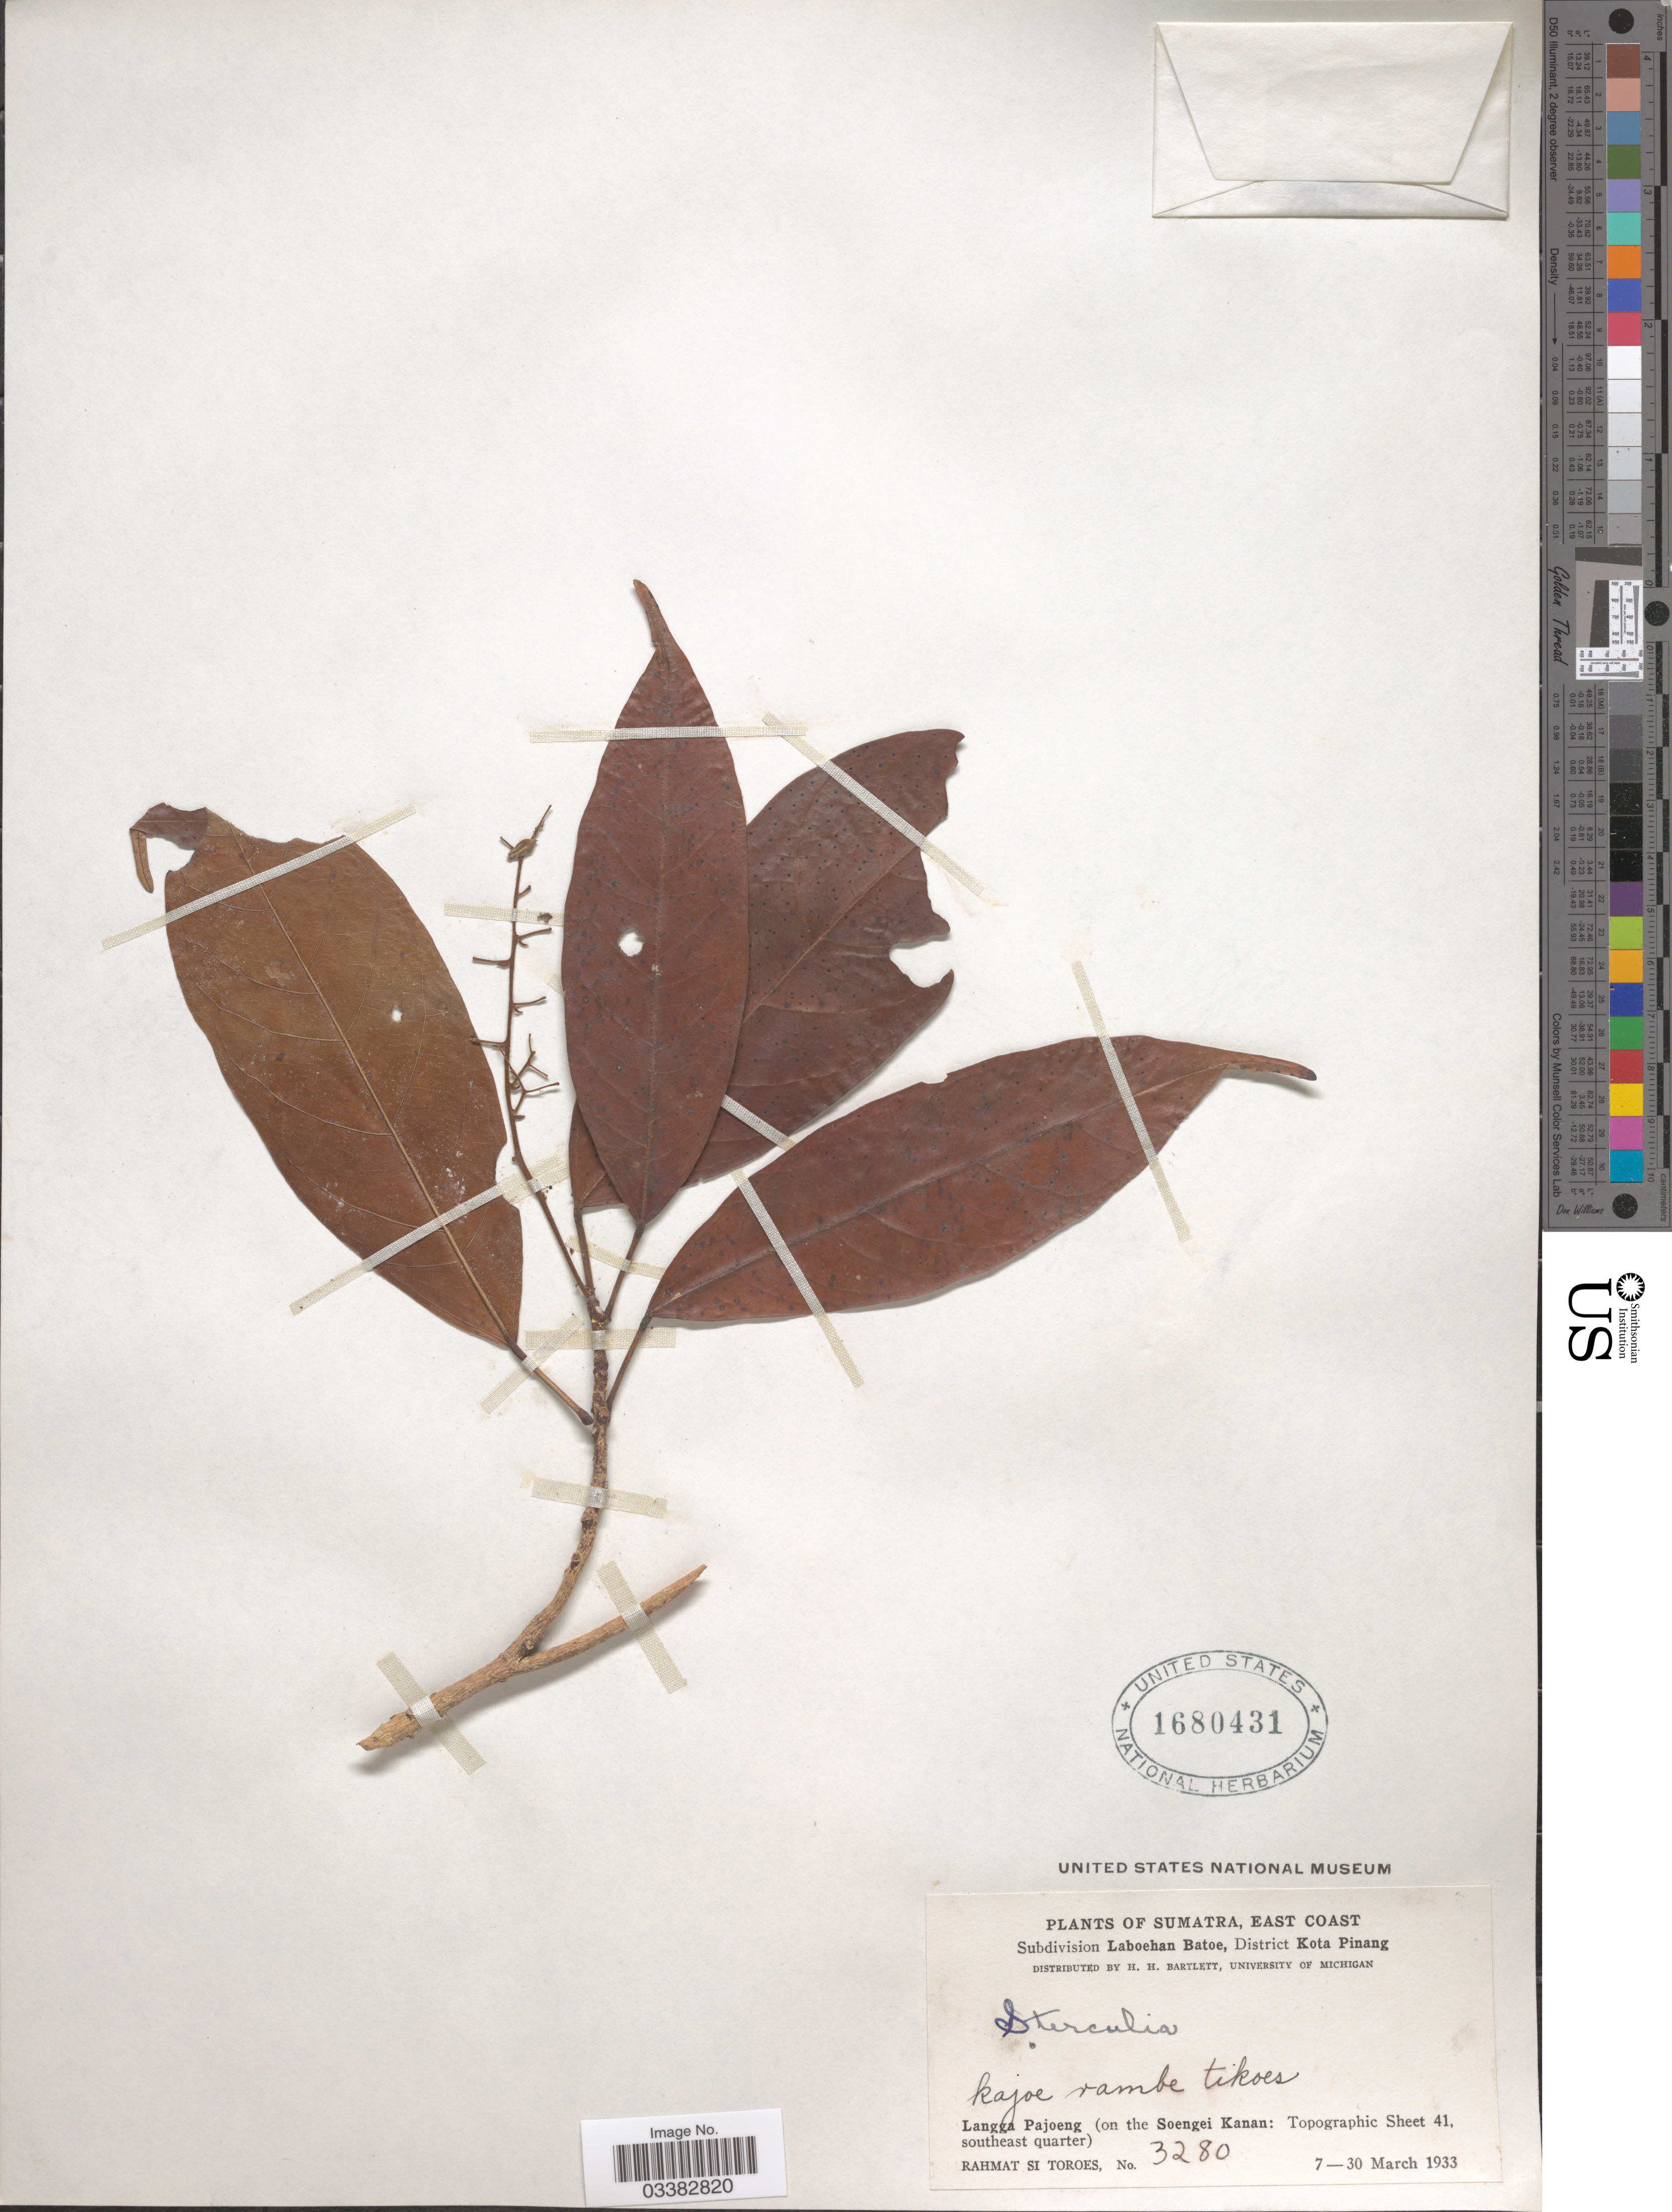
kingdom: Plantae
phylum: Tracheophyta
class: Magnoliopsida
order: Malvales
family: Malvaceae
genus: Sterculia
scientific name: Sterculia sp.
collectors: Rahmat Si Boeea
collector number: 3280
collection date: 1933-03-07/1933-03-30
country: Indonesia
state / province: Sumatra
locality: East Coast. Subdivision Laboehan Batoe, District Kota Pinang. Langga Pajoeng (on the Soengei Kanan: Topographic Sheet 41, southeast quarter).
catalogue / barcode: US 1680431